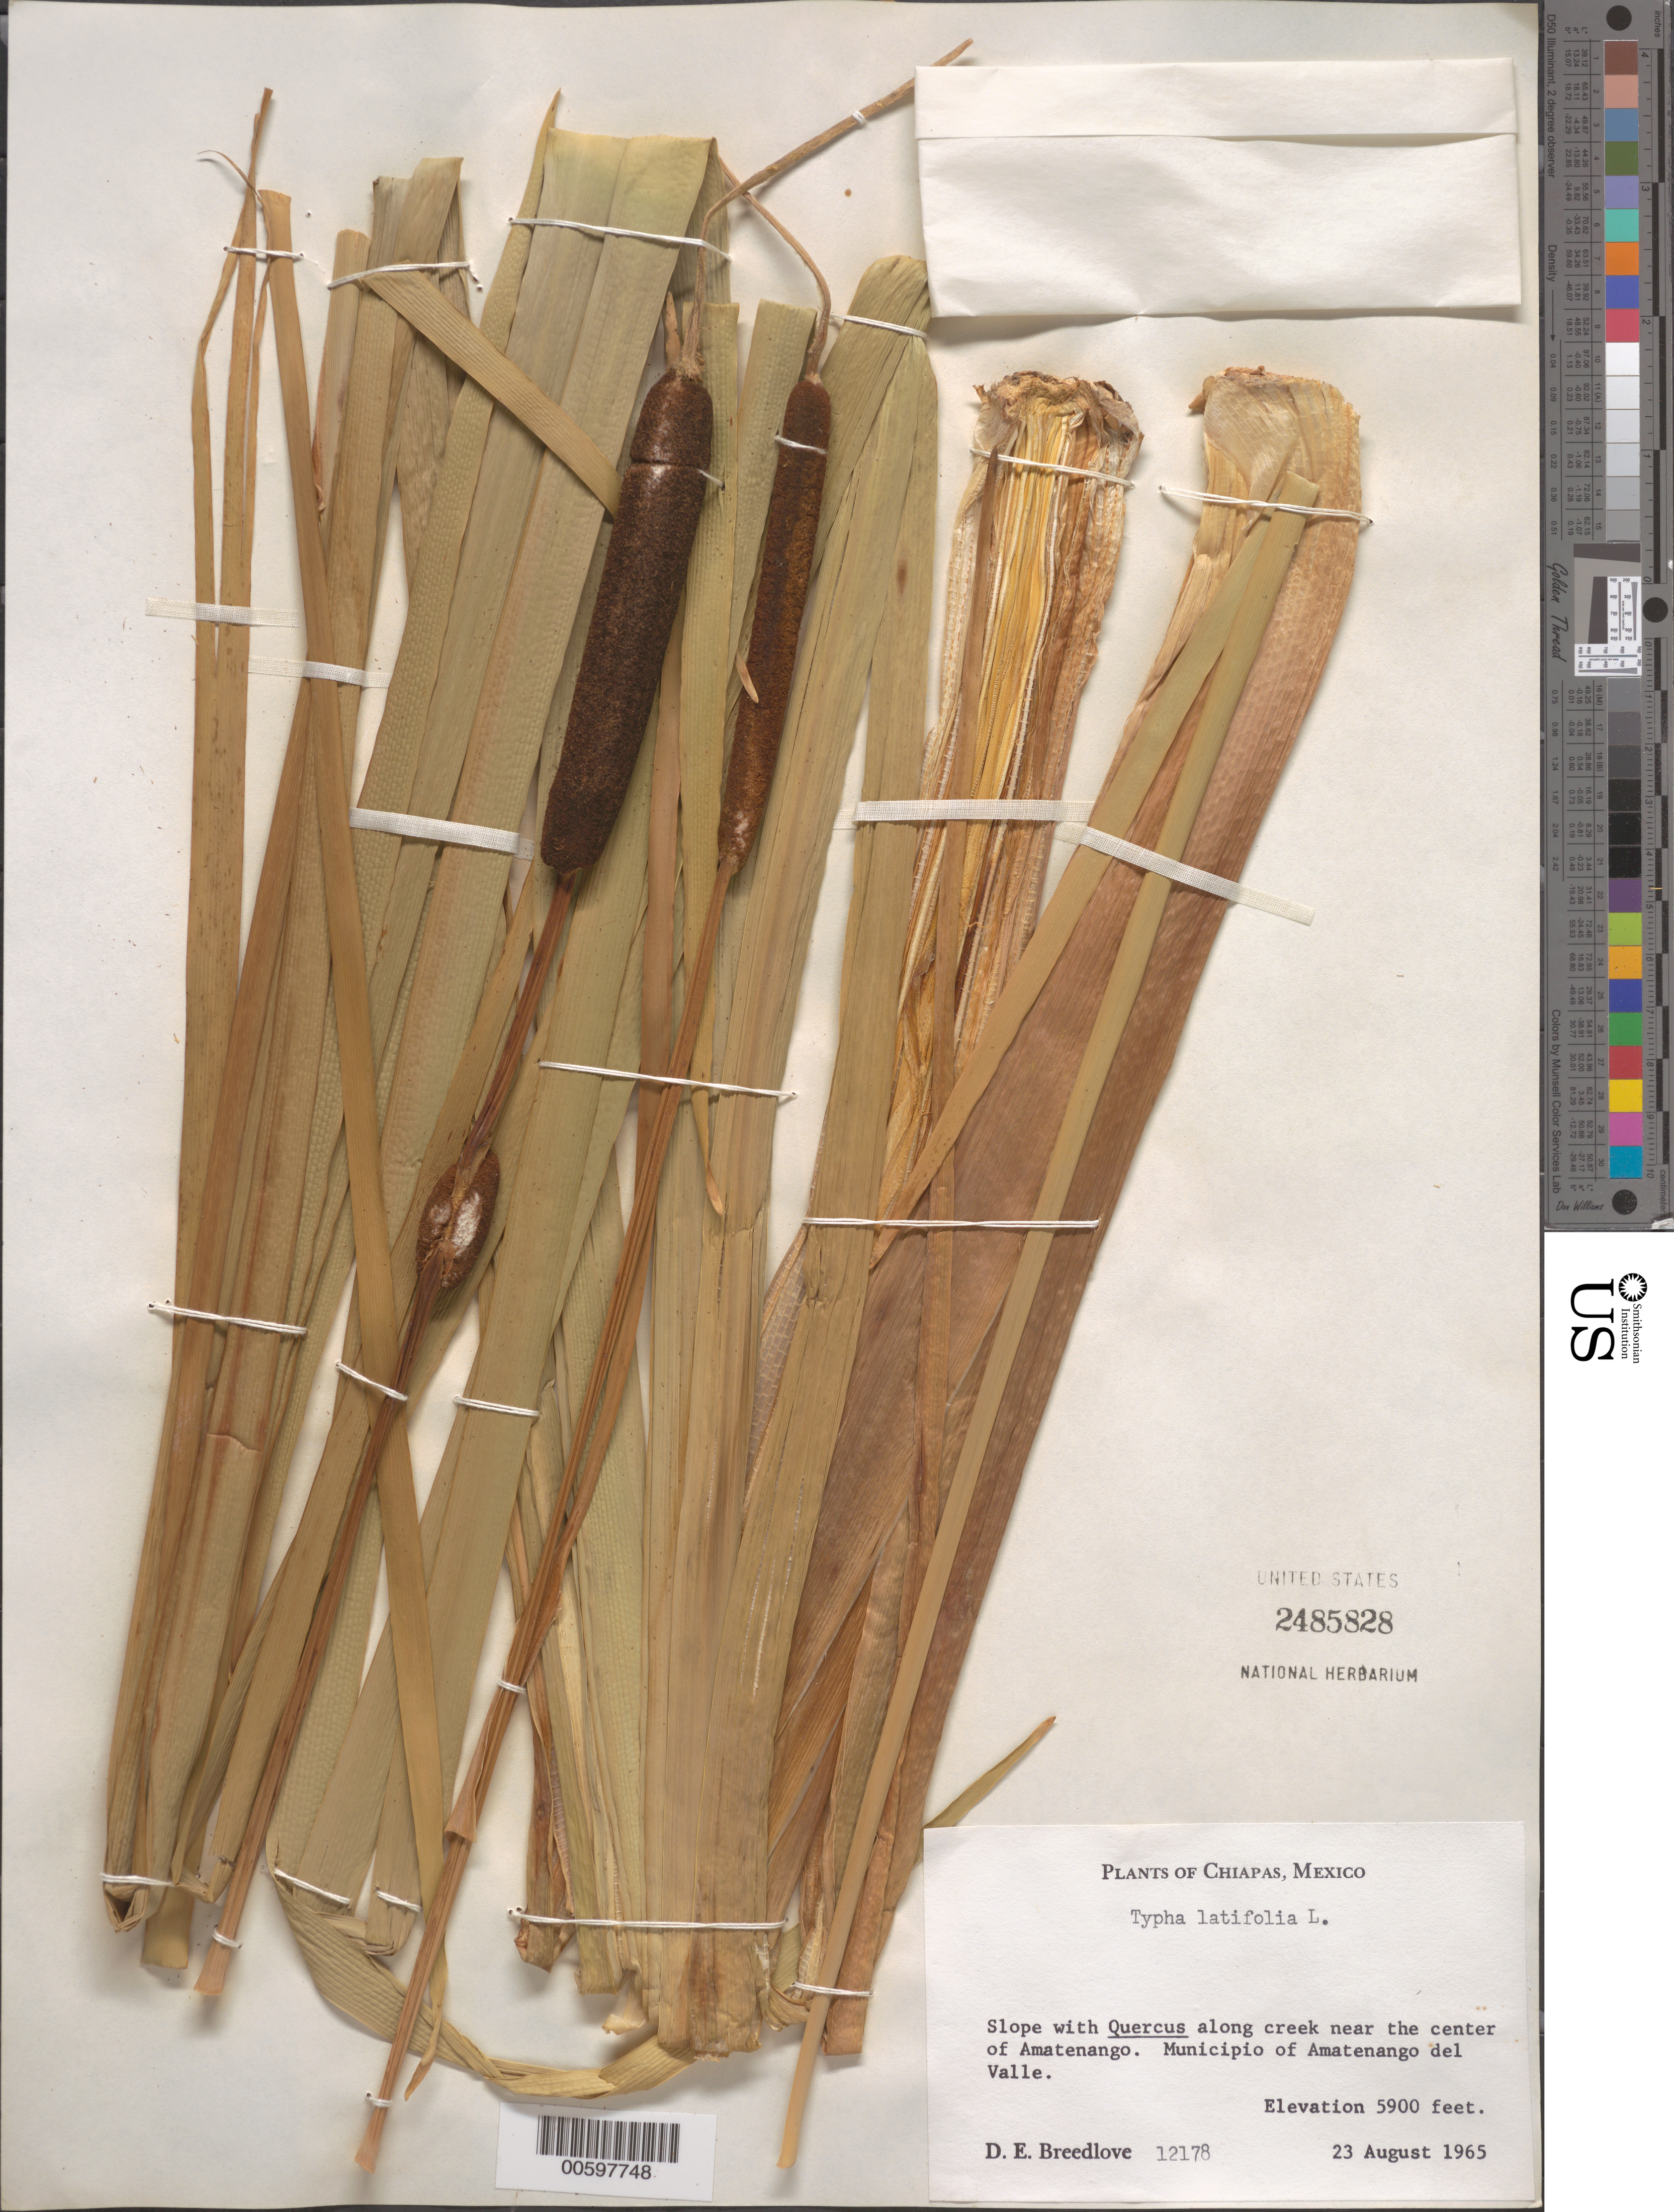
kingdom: Plantae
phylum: Tracheophyta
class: Liliopsida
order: Poales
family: Typhaceae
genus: Typha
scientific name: Typha latifolia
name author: L.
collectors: D. E. Breedlove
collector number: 12178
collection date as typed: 23 Aug 1965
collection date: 1965-08-23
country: Mexico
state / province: Chiapas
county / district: Amatenango del Valle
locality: Amatenango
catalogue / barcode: US 2485828